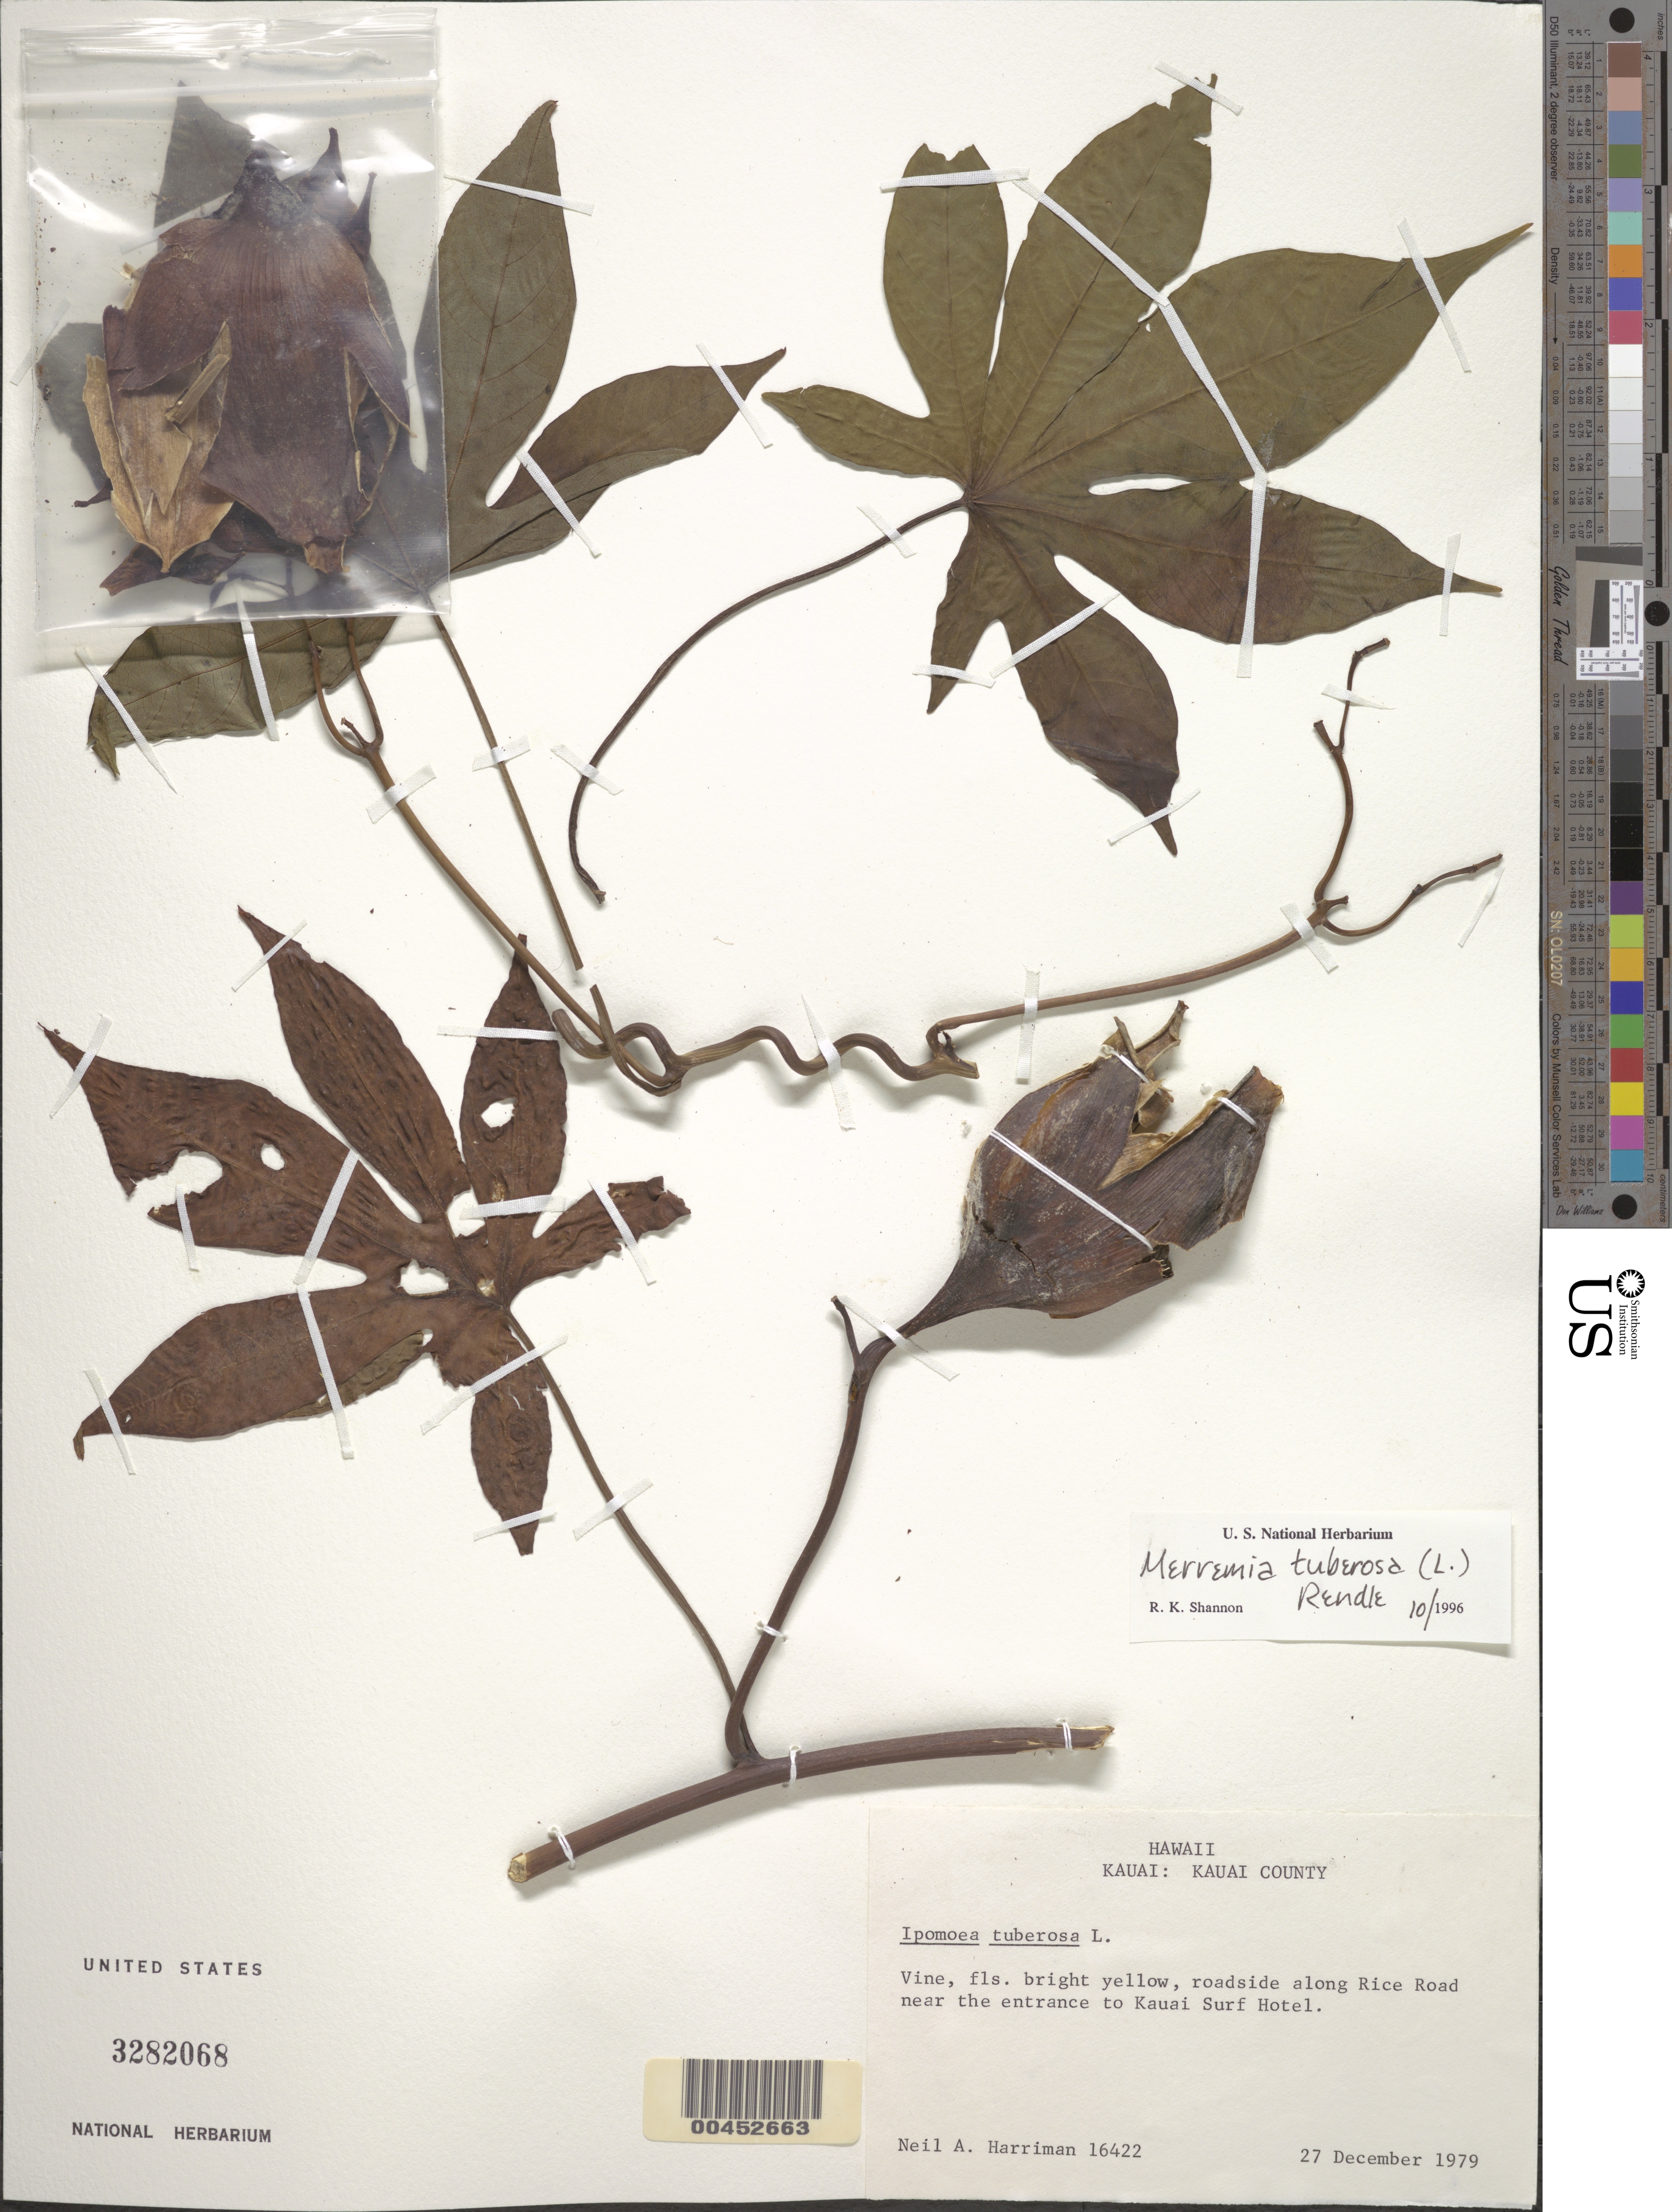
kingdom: Plantae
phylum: Tracheophyta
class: Magnoliopsida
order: Solanales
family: Convolvulaceae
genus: Distimake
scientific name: Distimake tuberosus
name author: (L.) A. R. Simões & Staples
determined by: Wagner, W. L., (BOT), Smithsonian Institution - National Museum of Natural History (UNITED STATES)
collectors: N. A. Harriman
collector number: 16422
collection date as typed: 27 Dec 1979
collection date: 1979-12-27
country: United States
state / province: Hawaii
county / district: Kauai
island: Kaua'i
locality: Kauai County, along Rice Road near the entrance to Kauai Surf Hotel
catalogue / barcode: US 3282068